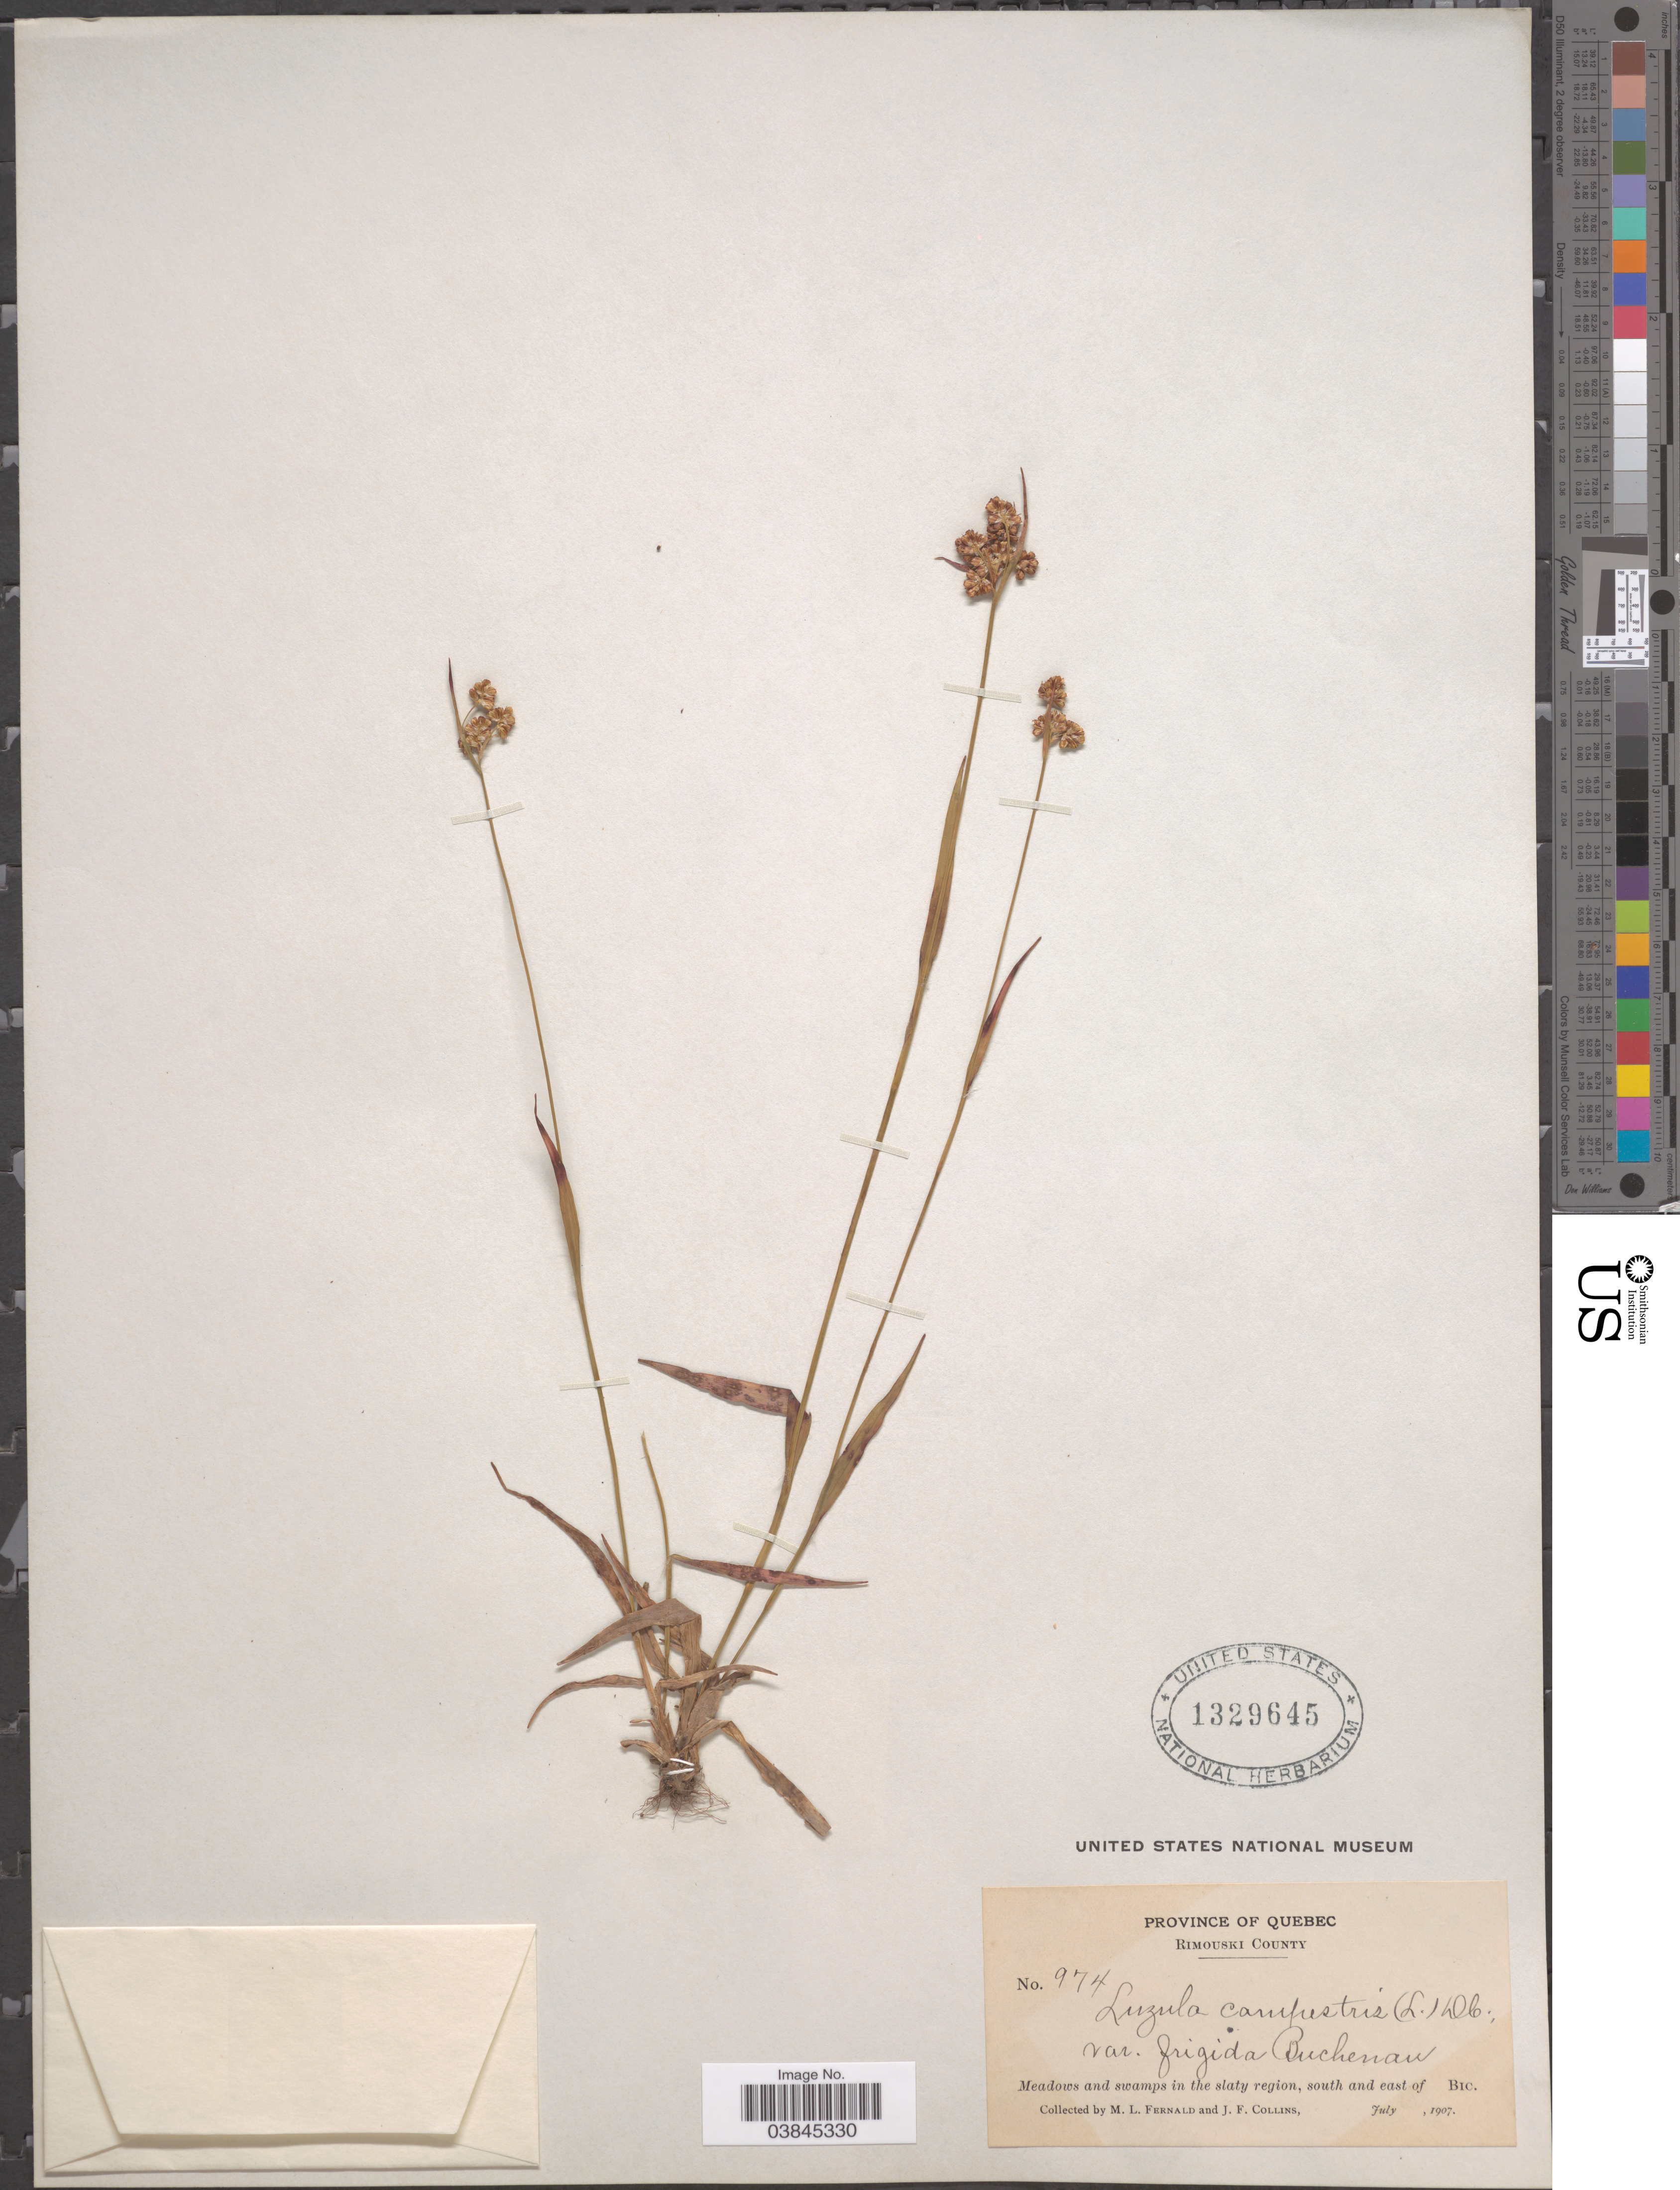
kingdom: Plantae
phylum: Tracheophyta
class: Liliopsida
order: Poales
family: Juncaceae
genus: Luzula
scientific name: Luzula campestris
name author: (L.) DC.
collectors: M. L. Fernald & J. Collins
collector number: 974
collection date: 1907-07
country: Canada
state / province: Quebec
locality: Rimouski County. South and east of Bic.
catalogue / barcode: US 1329645